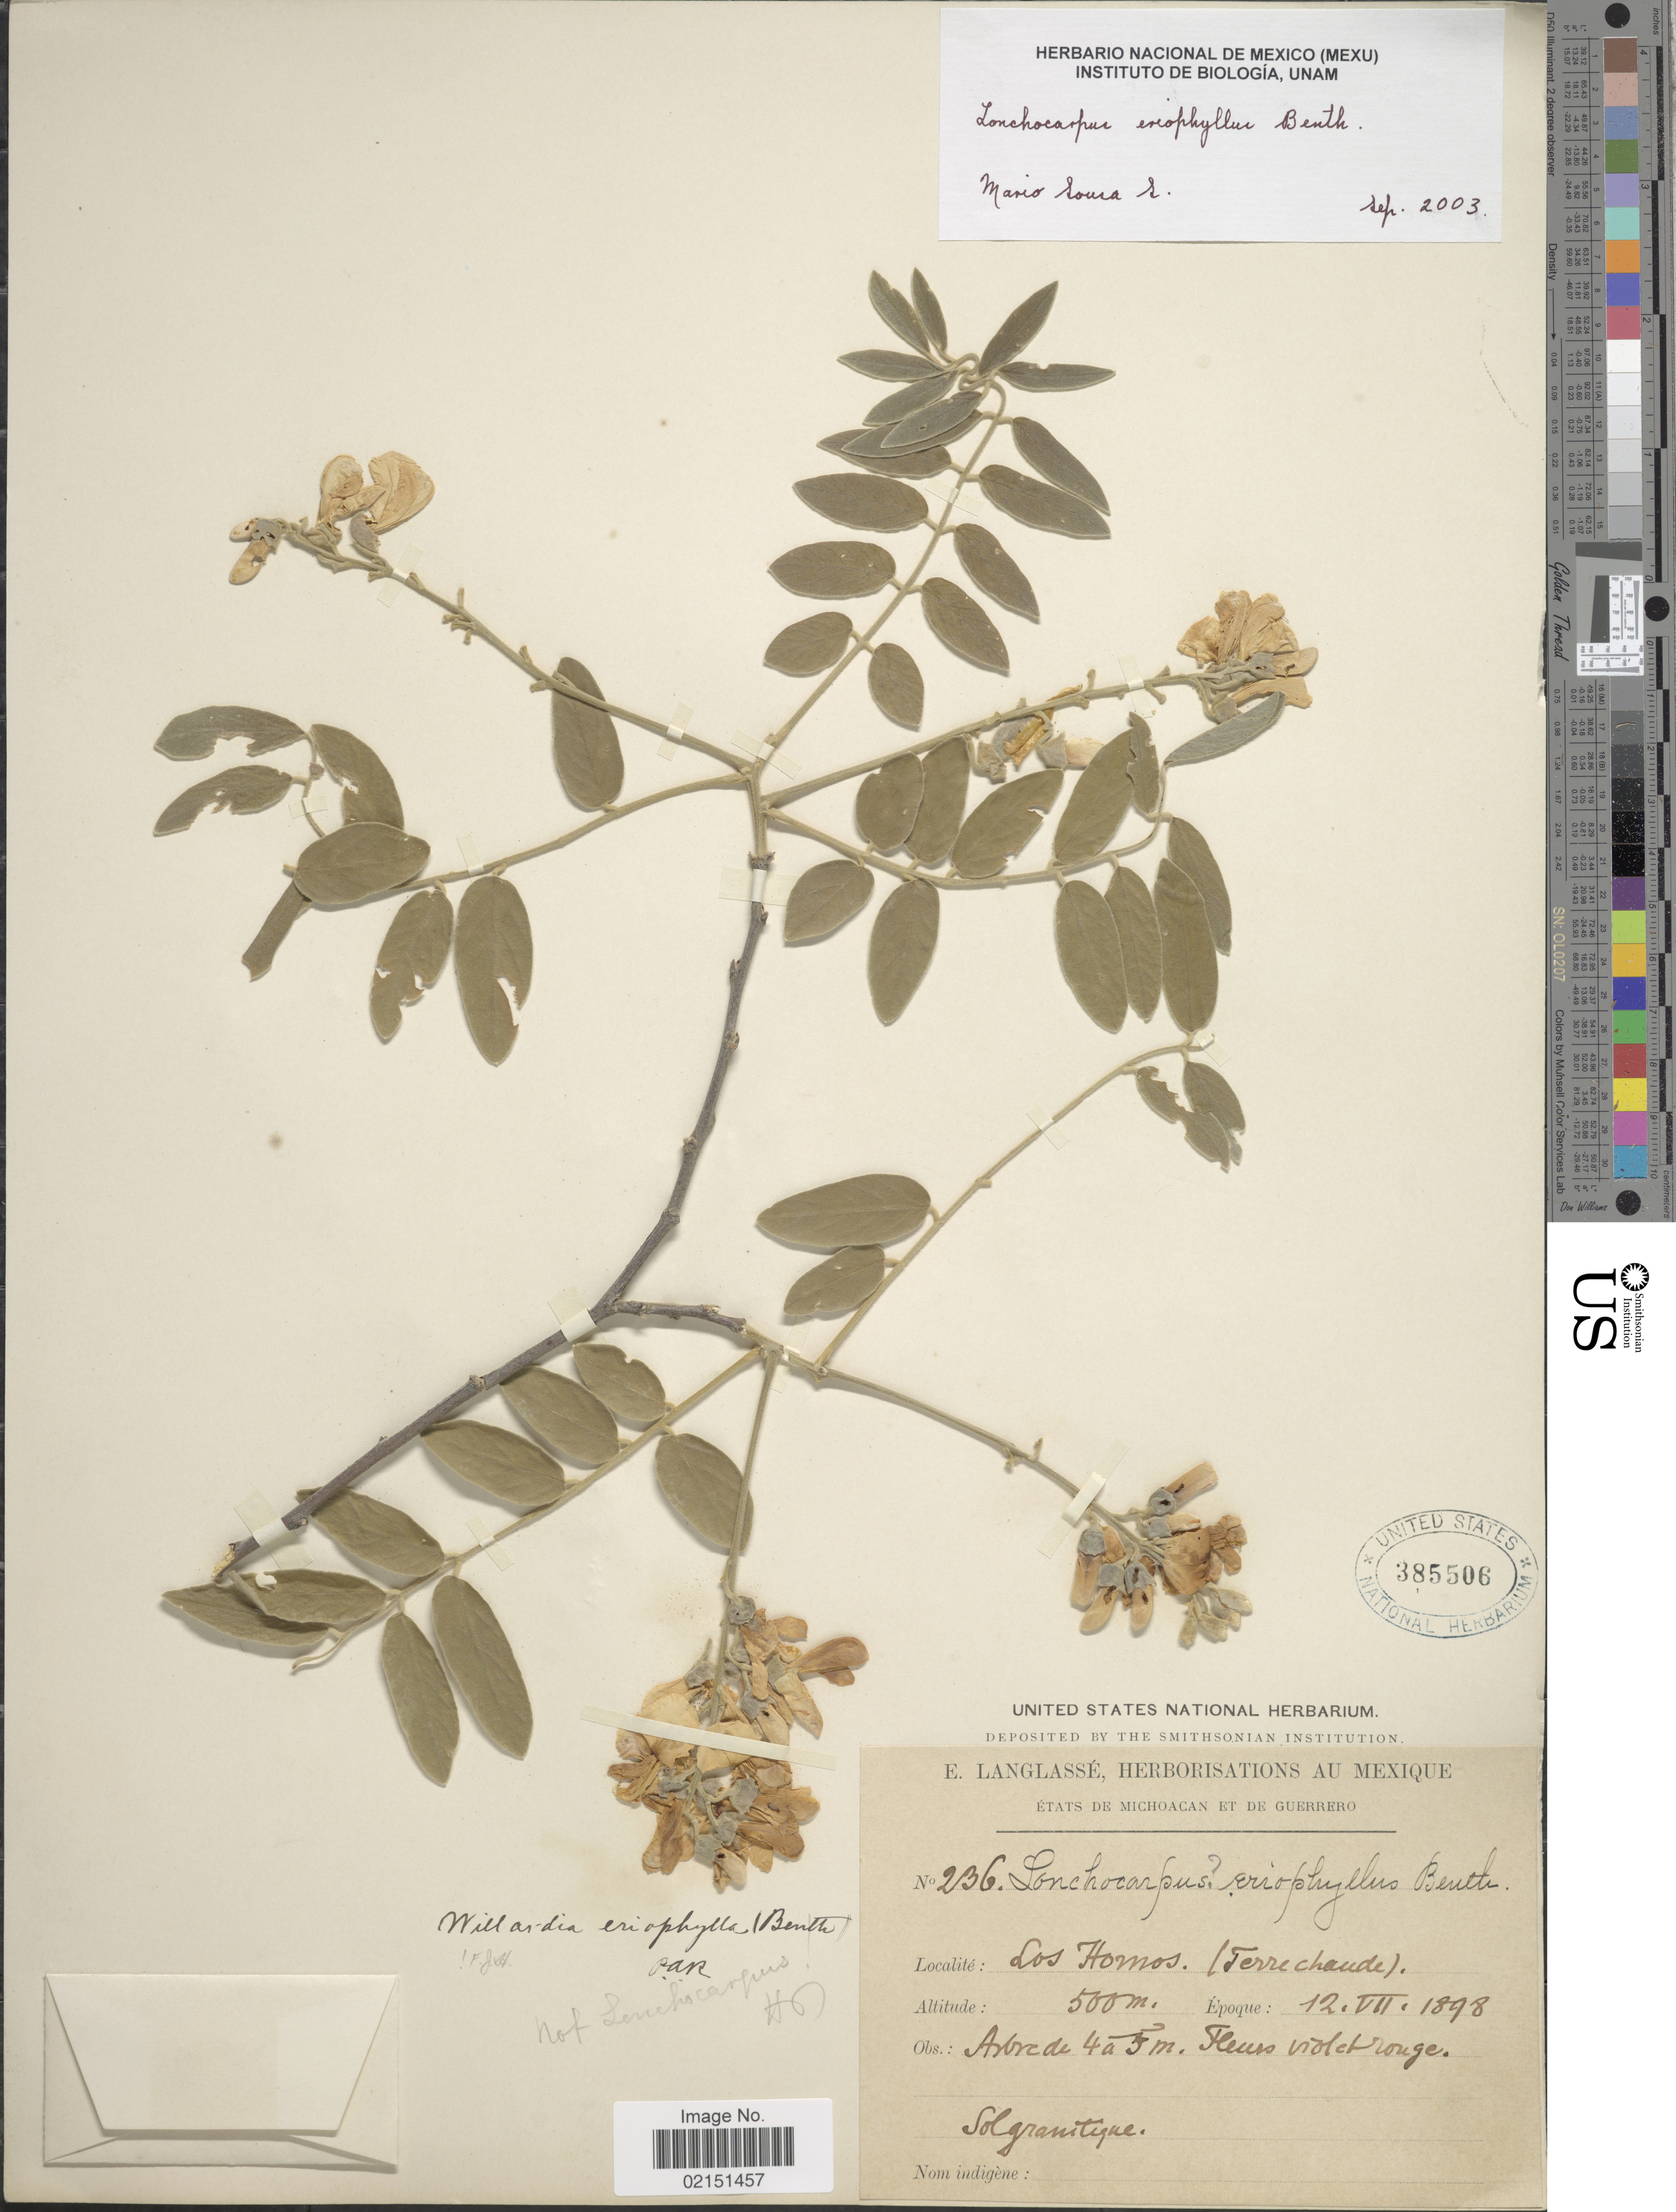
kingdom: Plantae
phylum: Tracheophyta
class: Magnoliopsida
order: Fabales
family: Fabaceae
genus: Lonchocarpus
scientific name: Lonchocarpus eriophyllus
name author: Benth.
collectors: E. Langlassé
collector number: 236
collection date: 1898-07-12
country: Mexico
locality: Etats de Michoacan et de Guerrero, Los Homos (Terrechaude)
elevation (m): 500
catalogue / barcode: US 385506